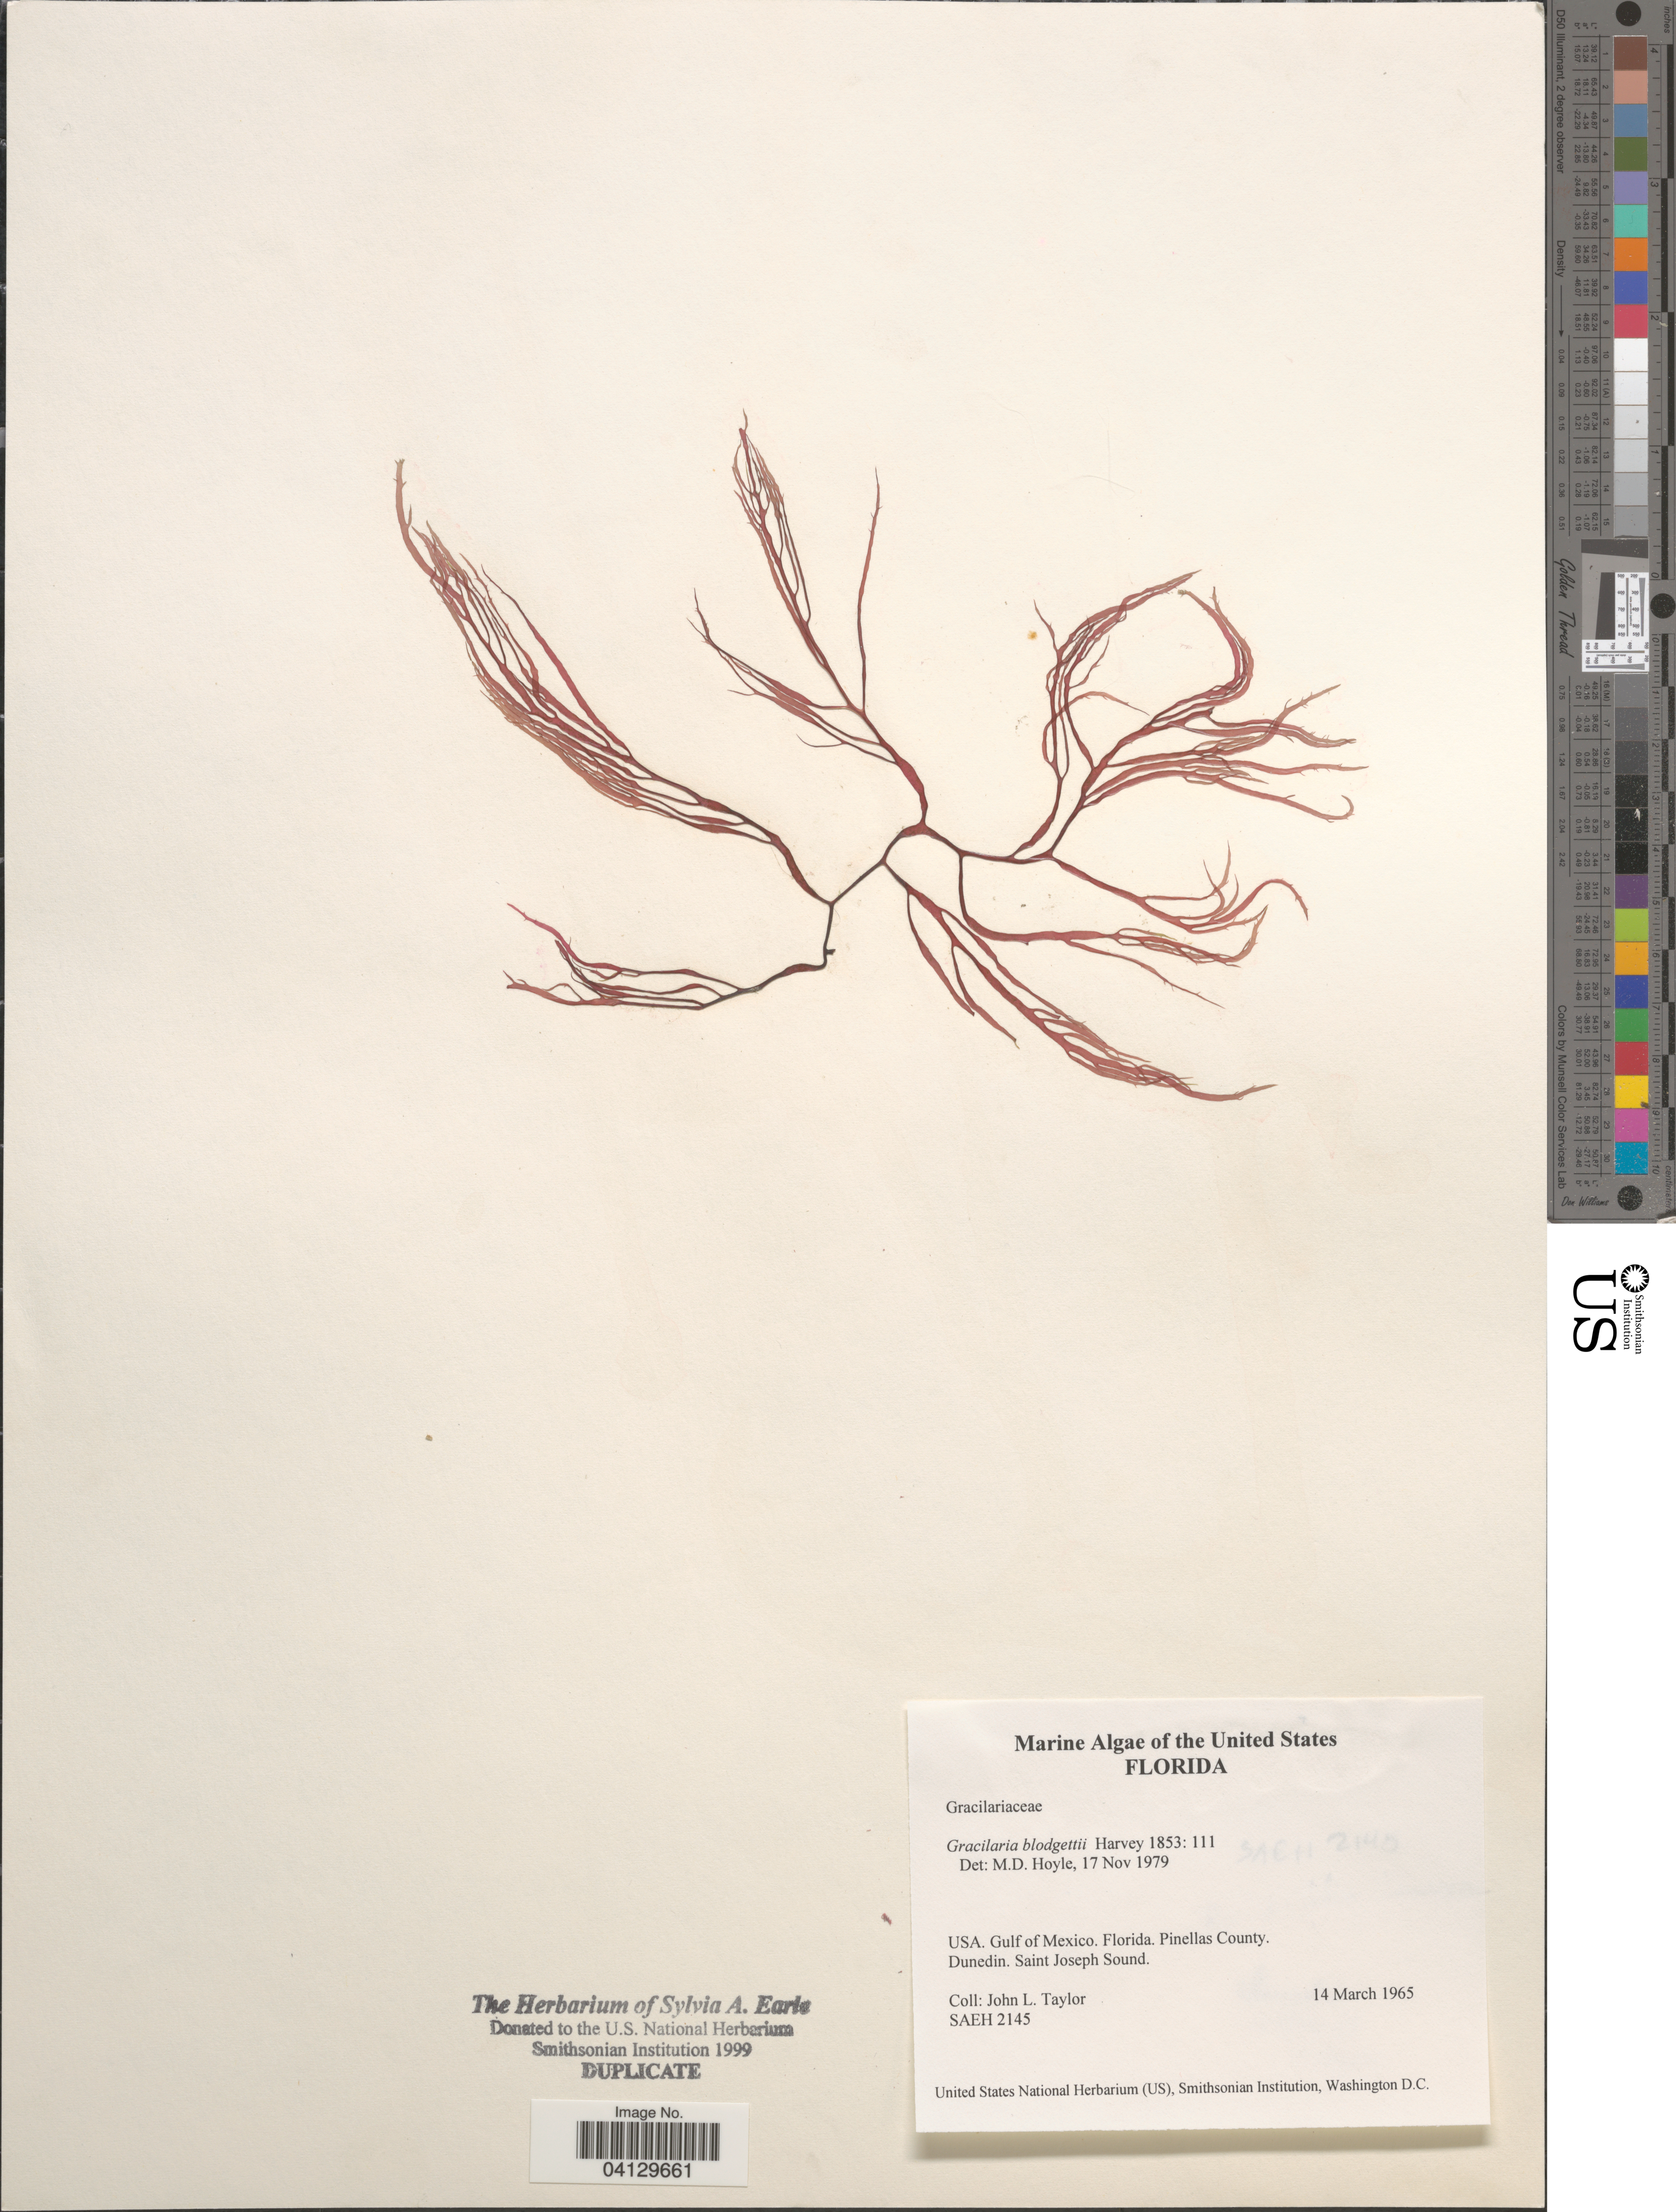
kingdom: Plantae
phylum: Rhodophyta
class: Florideophyceae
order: Gracilariales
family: Gracilariaceae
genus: Gracilaria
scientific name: Gracilaria blodgettii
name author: Harv.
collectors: J. L. Taylor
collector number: SAEH2145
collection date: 1965-03-14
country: United States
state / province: Florida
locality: Gulf of Mexico. Pinellas County. Dunedin. Saint Joseph Sound.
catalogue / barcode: US 328848